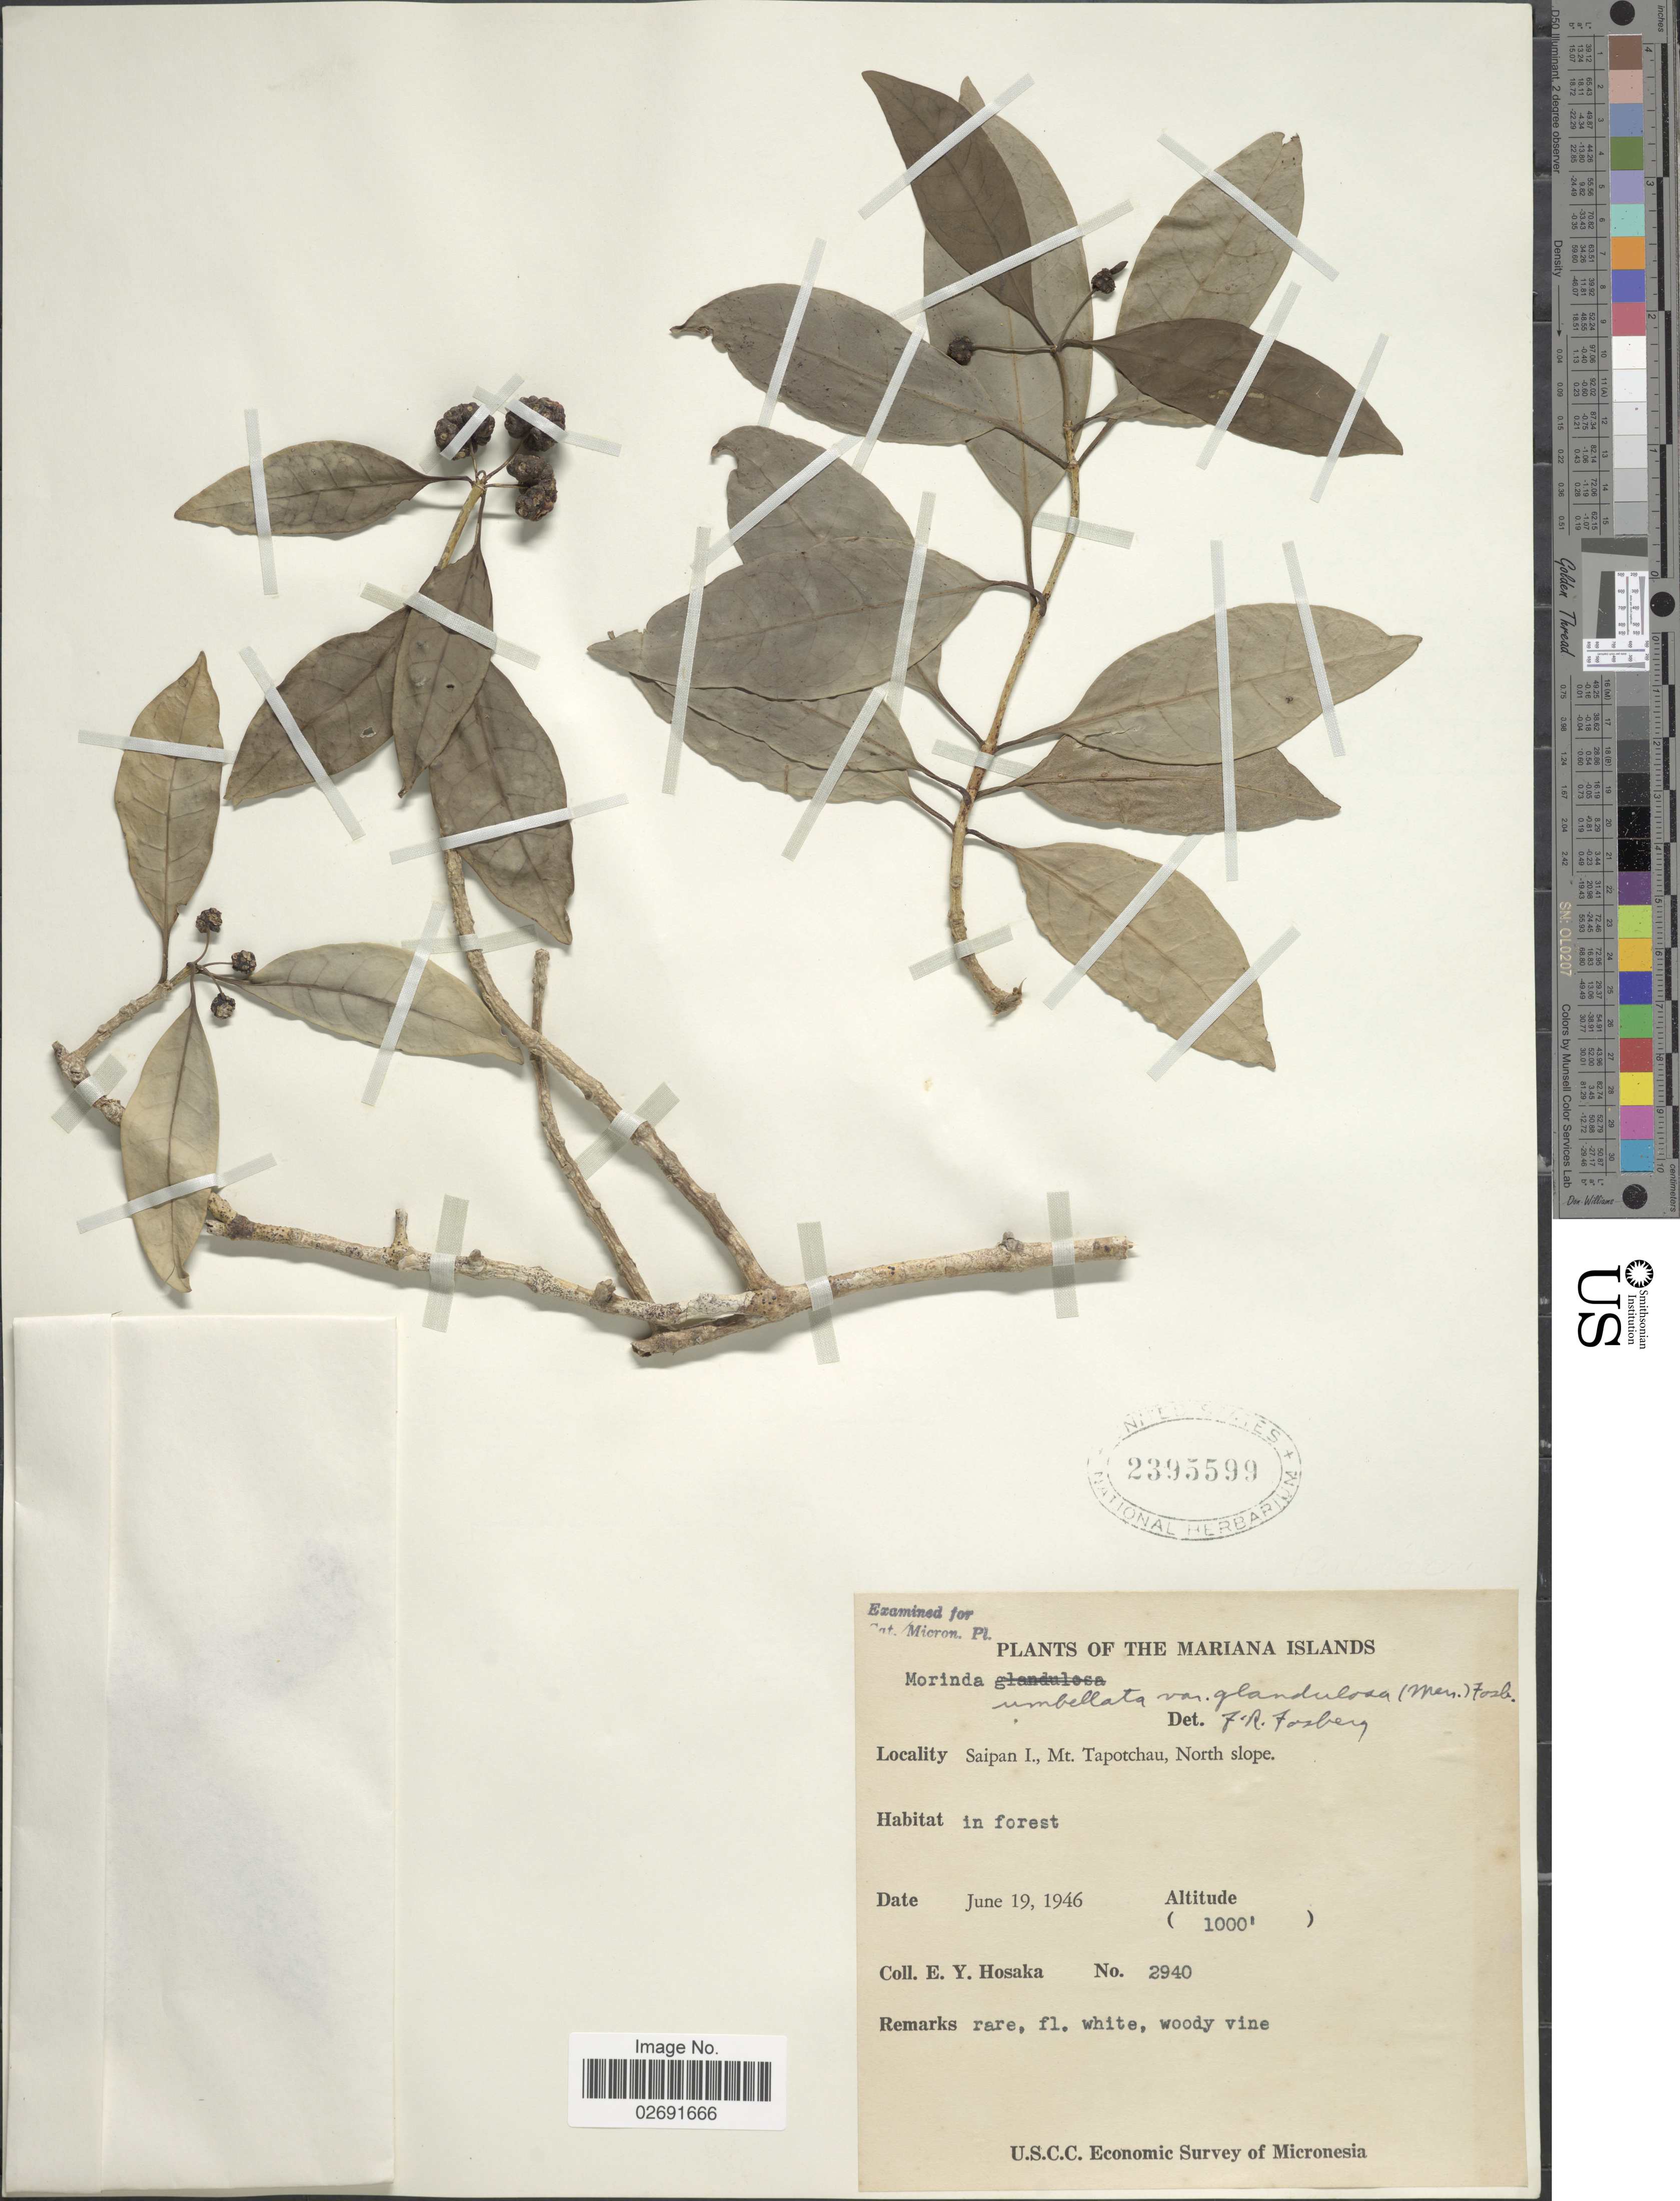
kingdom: Plantae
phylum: Tracheophyta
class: Magnoliopsida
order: Gentianales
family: Rubiaceae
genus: Gynochthodes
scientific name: Gynochthodes myrtifolia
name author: (A. Gray) Razafim. & B. Bremer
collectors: E. Y. Hosaka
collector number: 2940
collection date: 1946-06-19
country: Northern Mariana Islands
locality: Mariana Islands. Saipan I., Mt. Tapotchau, North slope.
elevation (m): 305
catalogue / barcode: US 2395599